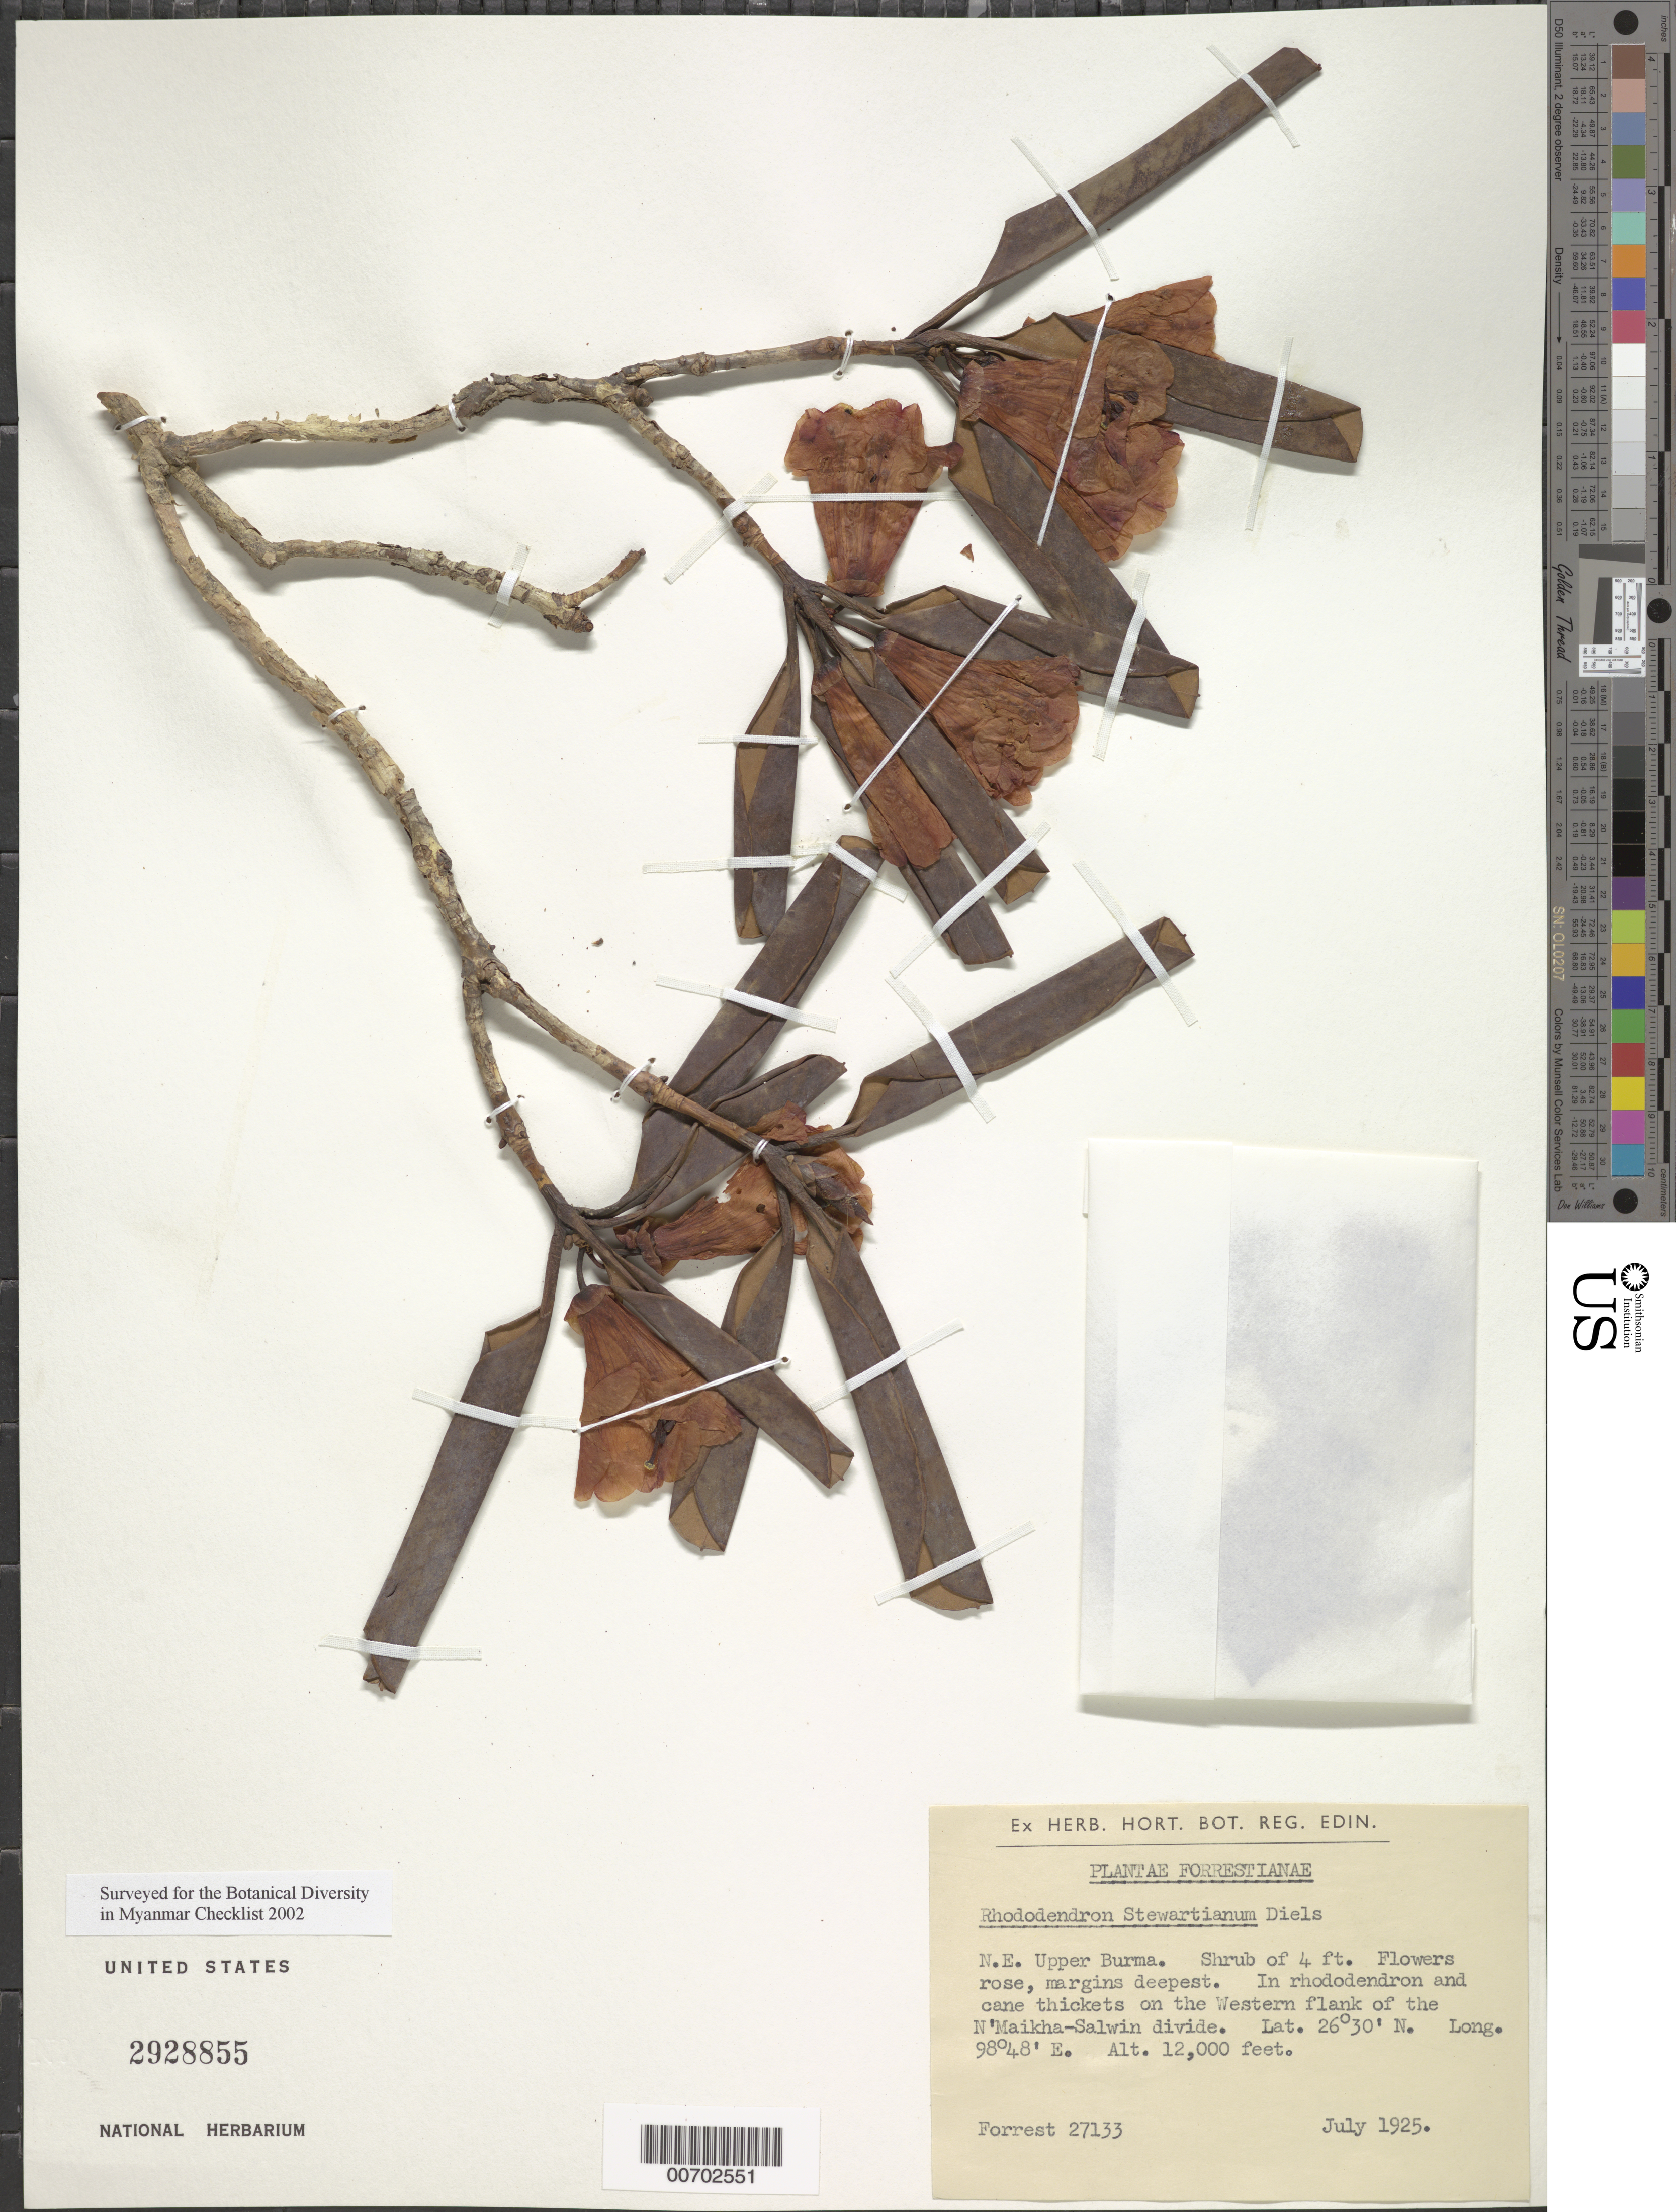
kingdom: Plantae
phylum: Tracheophyta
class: Magnoliopsida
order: Ericales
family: Ericaceae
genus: Rhododendron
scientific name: Rhododendron stewartianum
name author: Diels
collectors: G. Forrest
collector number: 27133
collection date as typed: Jul 1925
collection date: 1925-07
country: Myanmar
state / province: Kachin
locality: N'Maikha-Salwin Divide, W flank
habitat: In Rhododendron and cane thickets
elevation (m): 3658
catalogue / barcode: US 2928855